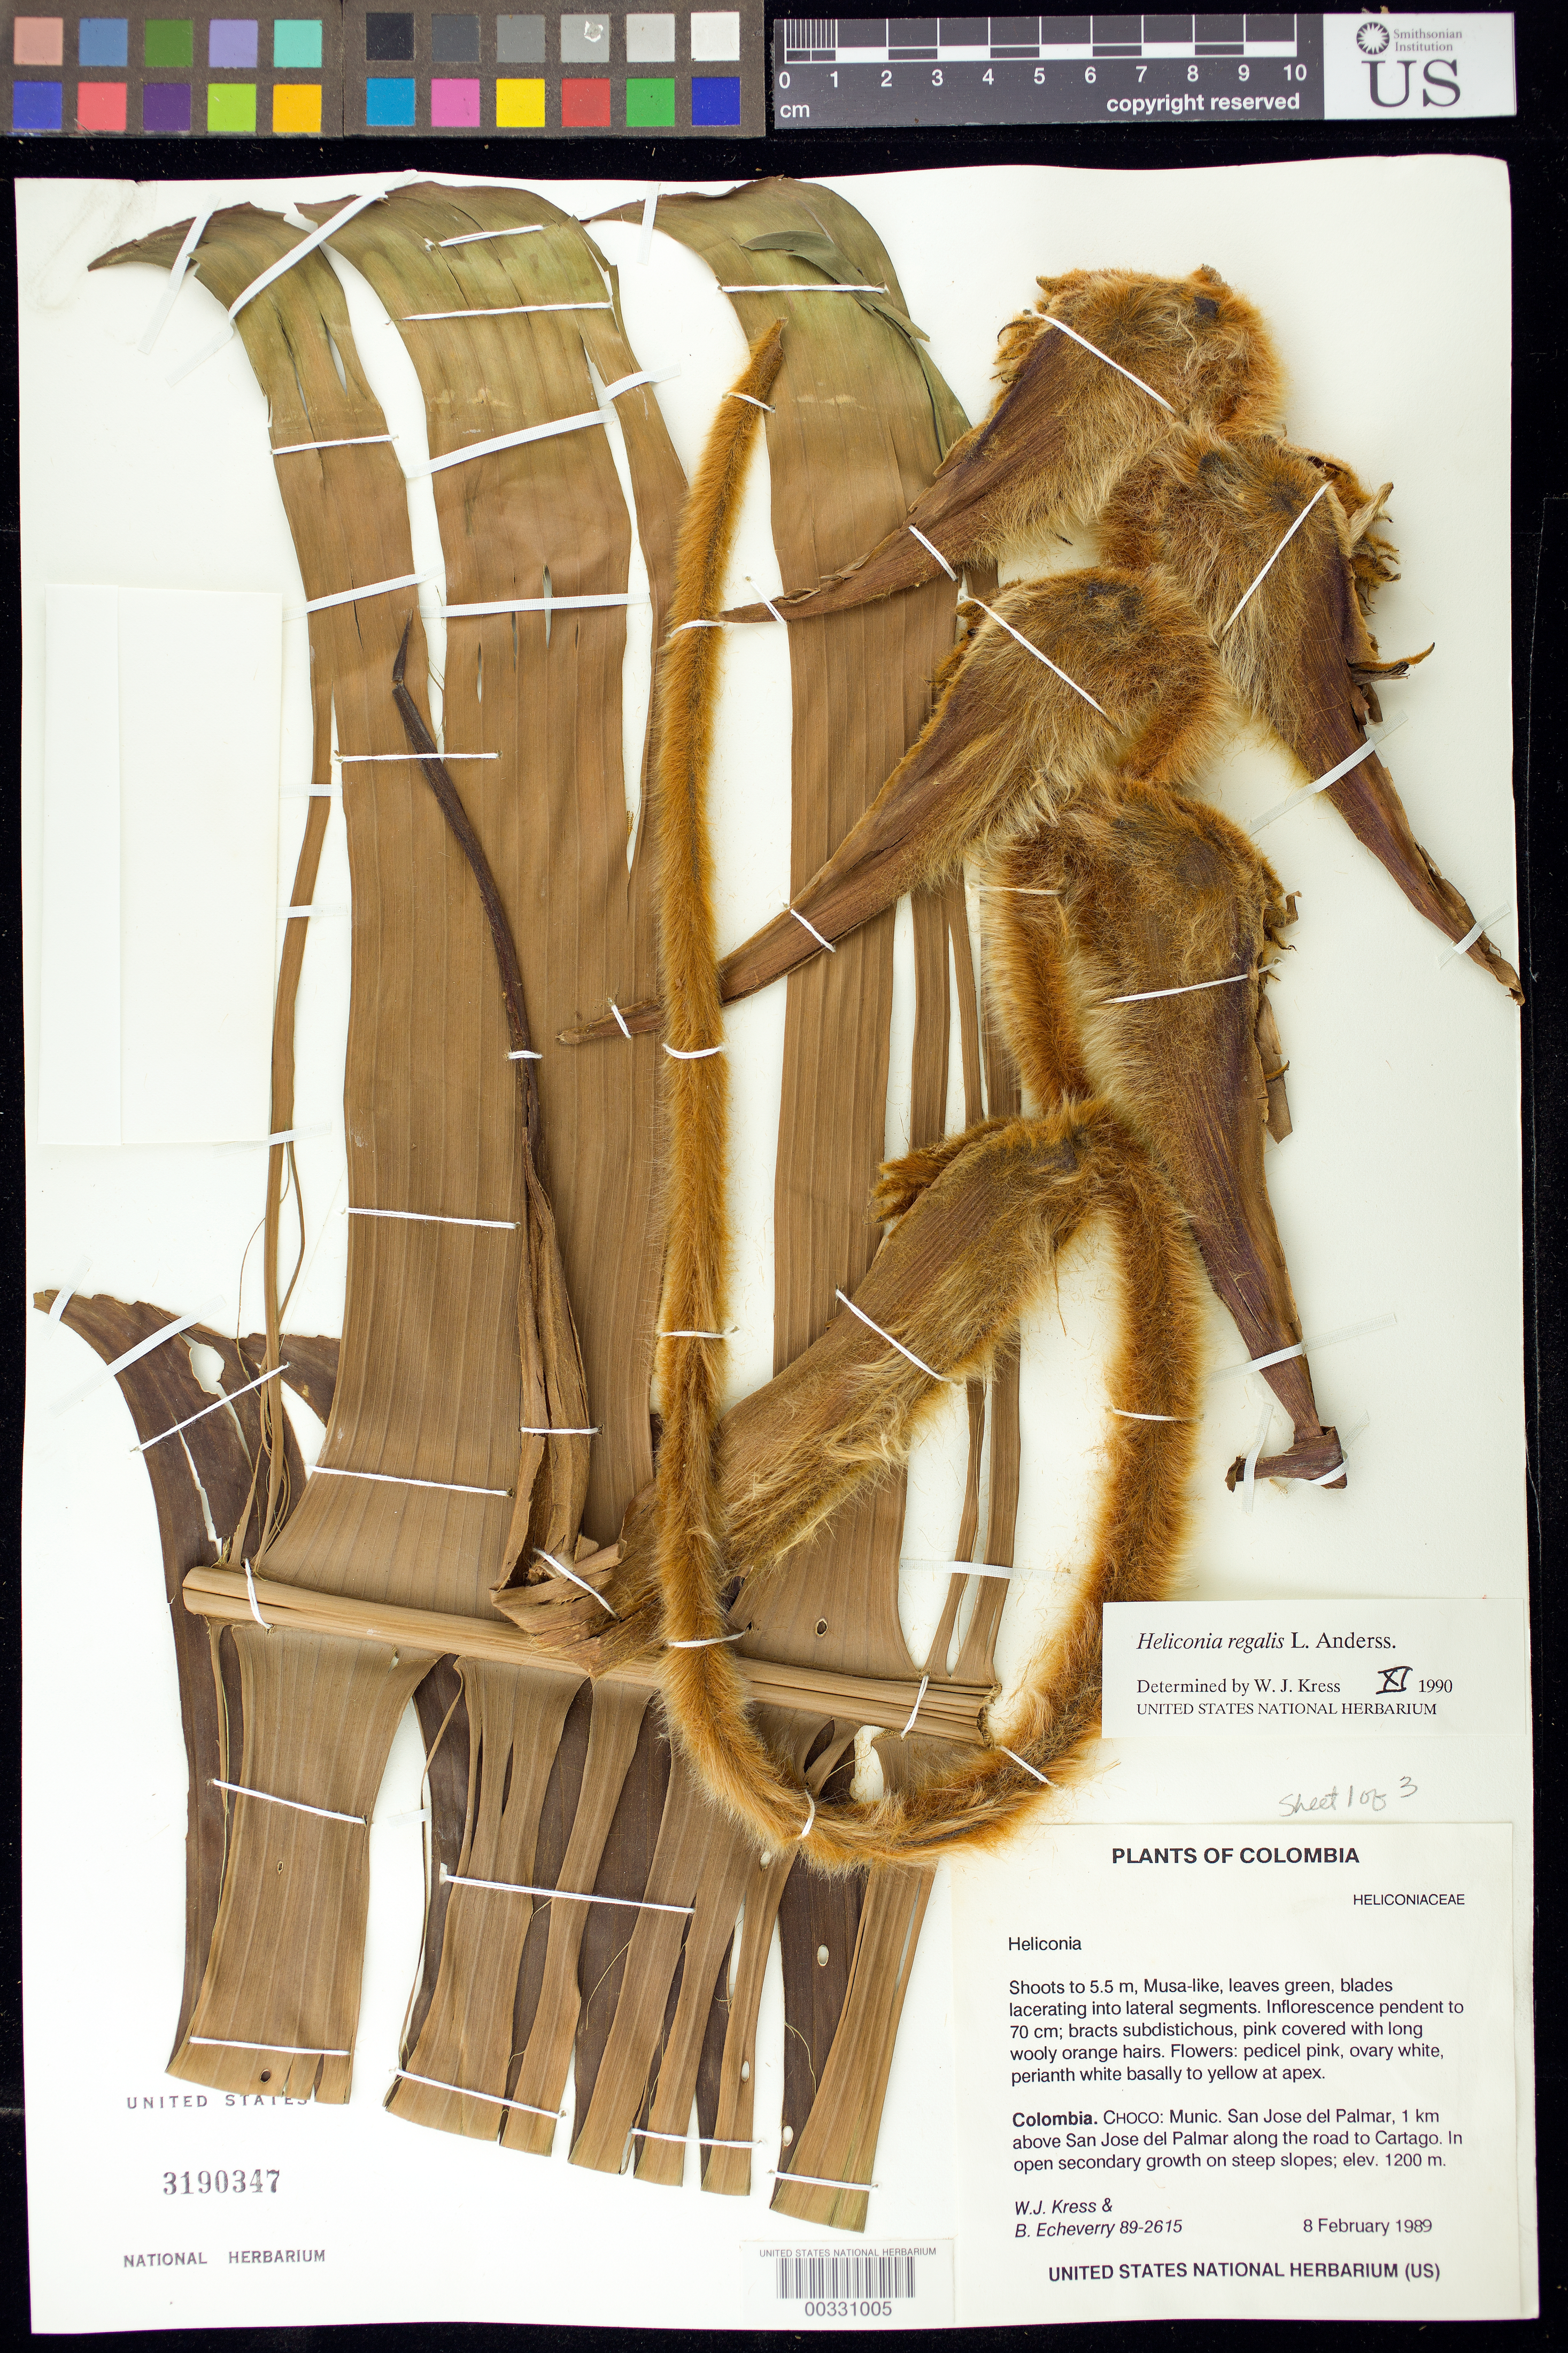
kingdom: Plantae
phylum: Tracheophyta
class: Liliopsida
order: Zingiberales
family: Heliconiaceae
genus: Heliconia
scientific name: Heliconia regalis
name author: L. Andersson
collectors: W. J. Kress & B. Echeverry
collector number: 89-2615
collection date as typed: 08 Feb 1989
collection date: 1989-02-08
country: Colombia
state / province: Chocó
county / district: San José Del Palmar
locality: Mun of San Jose del Palmar, 1 km above San Jose del Palmar along road to Cartago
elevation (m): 1200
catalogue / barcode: US 3190347